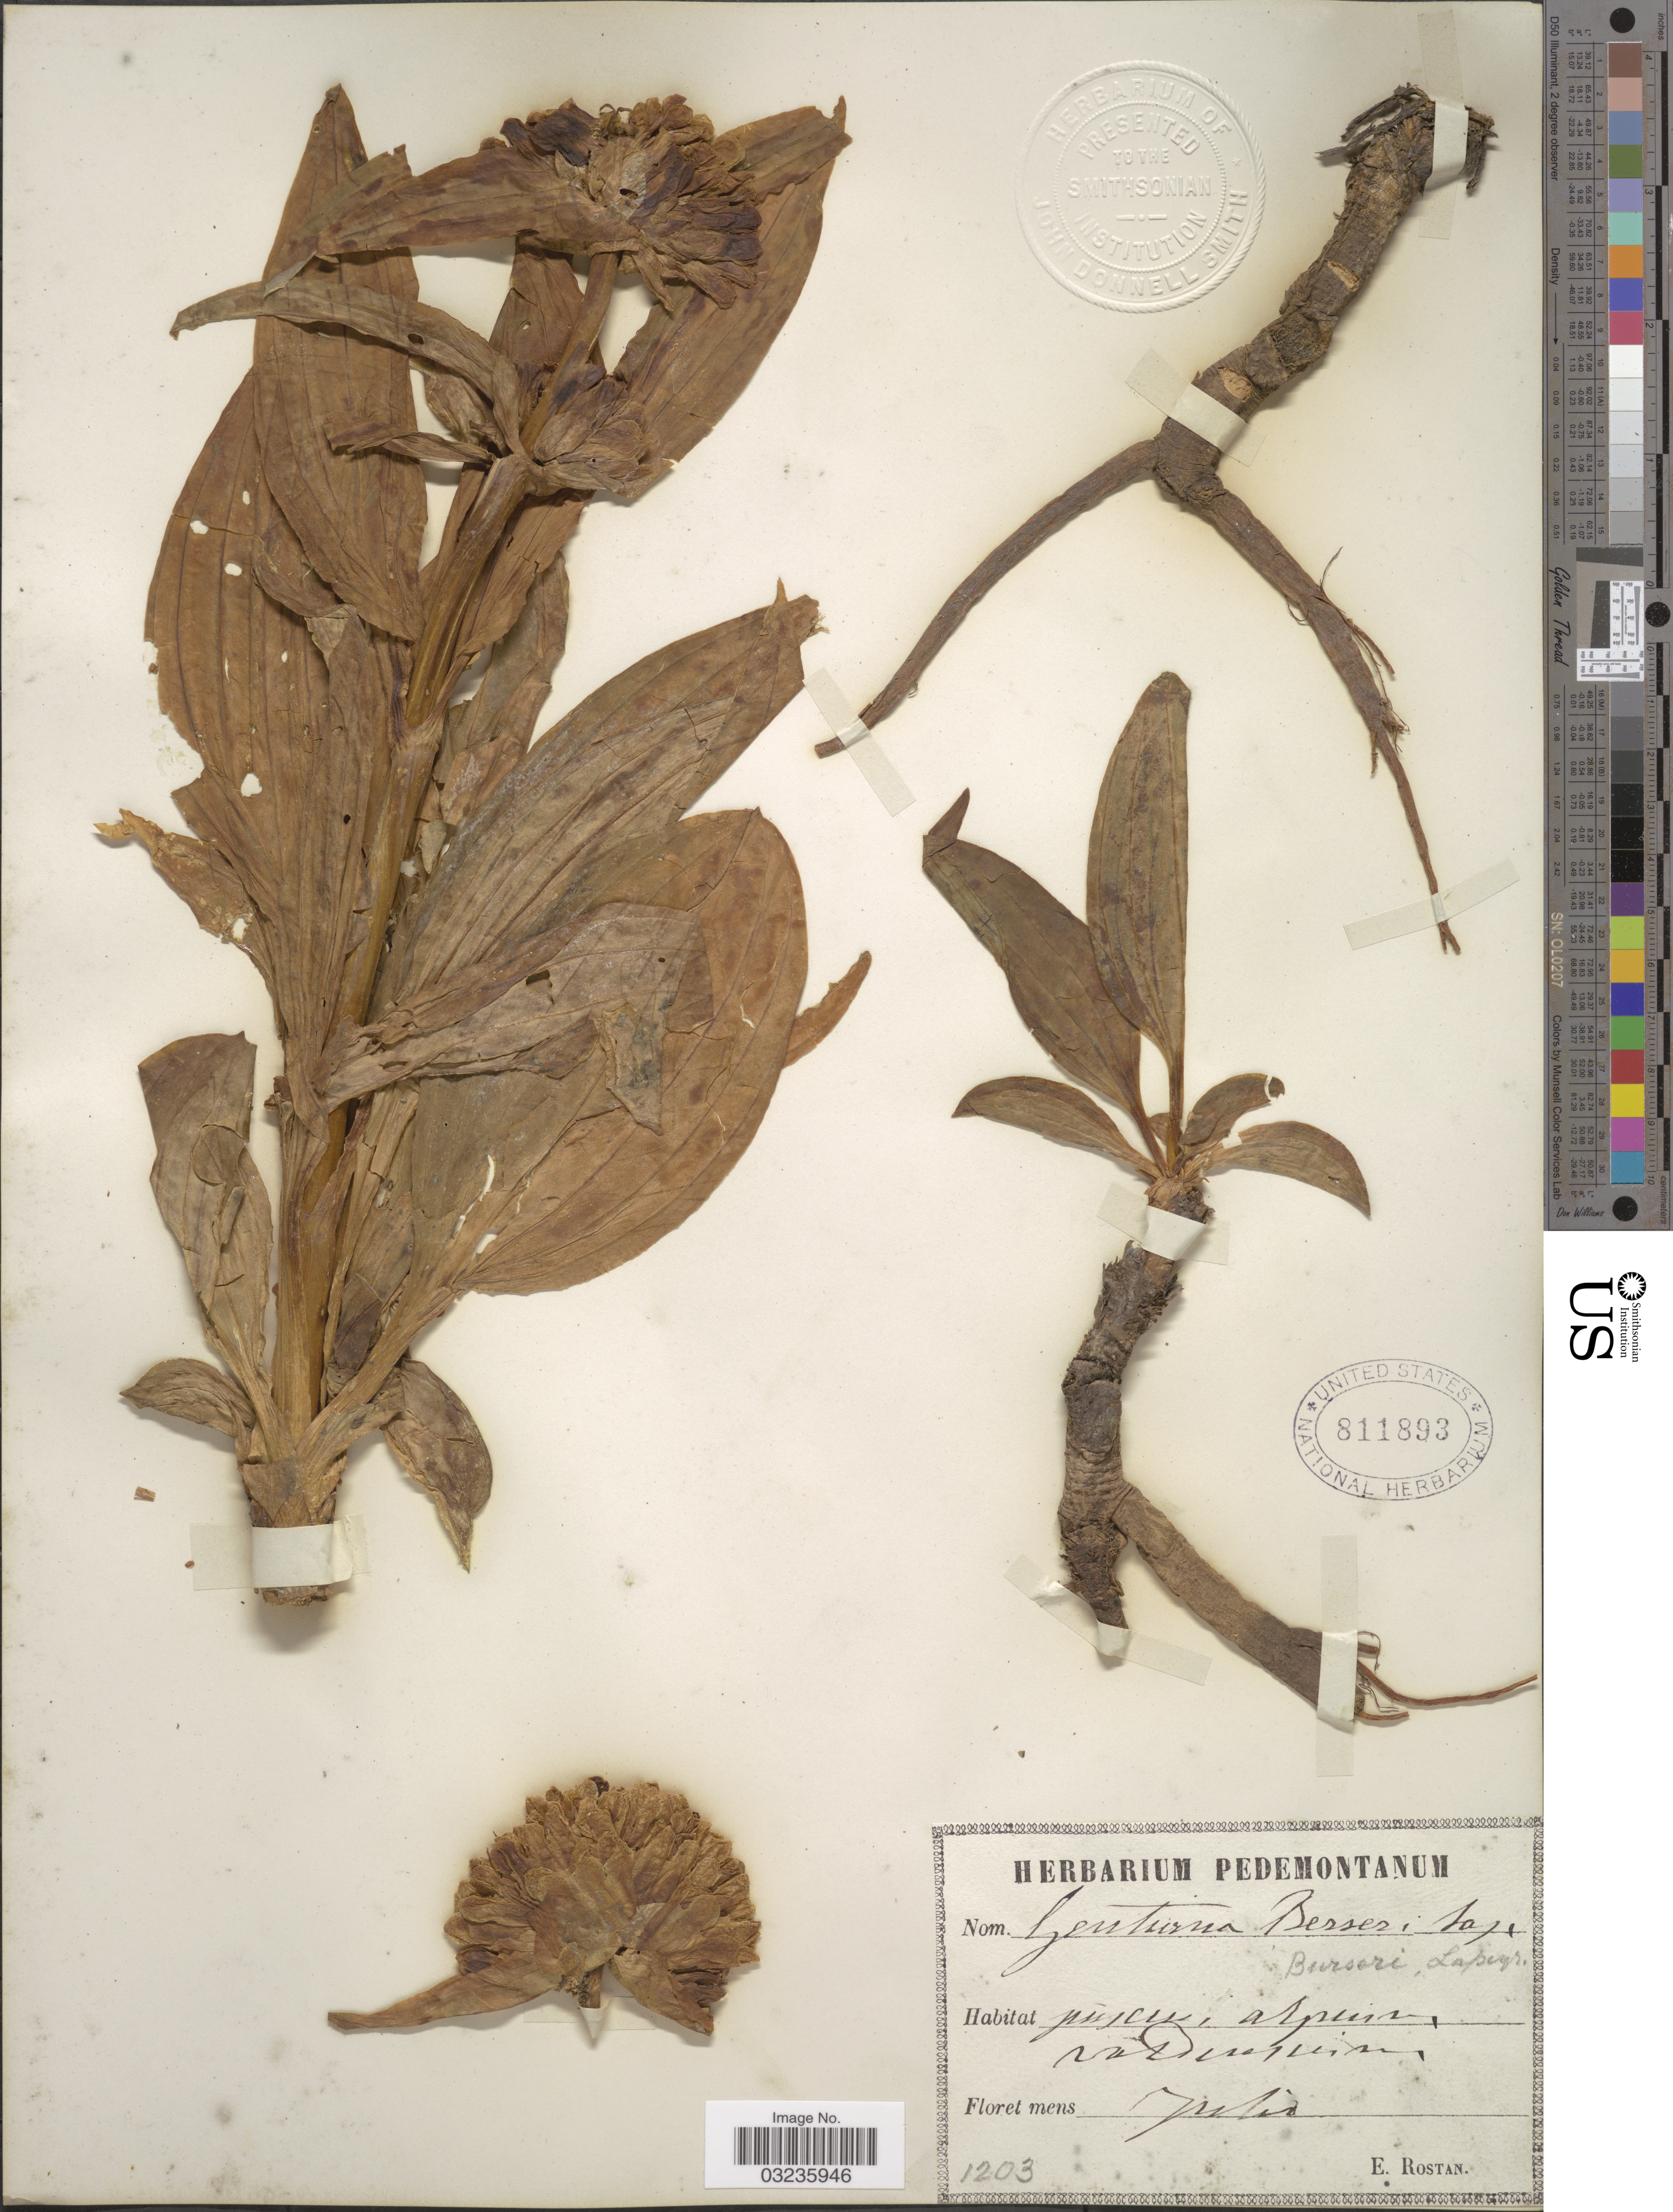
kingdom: Plantae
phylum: Tracheophyta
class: Magnoliopsida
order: Gentianales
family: Gentianaceae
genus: Gentiana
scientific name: Gentiana burseri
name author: Lapeyr.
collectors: E. Rostan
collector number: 1203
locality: [illegible text] alpium [illegible text].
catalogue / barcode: US 811893